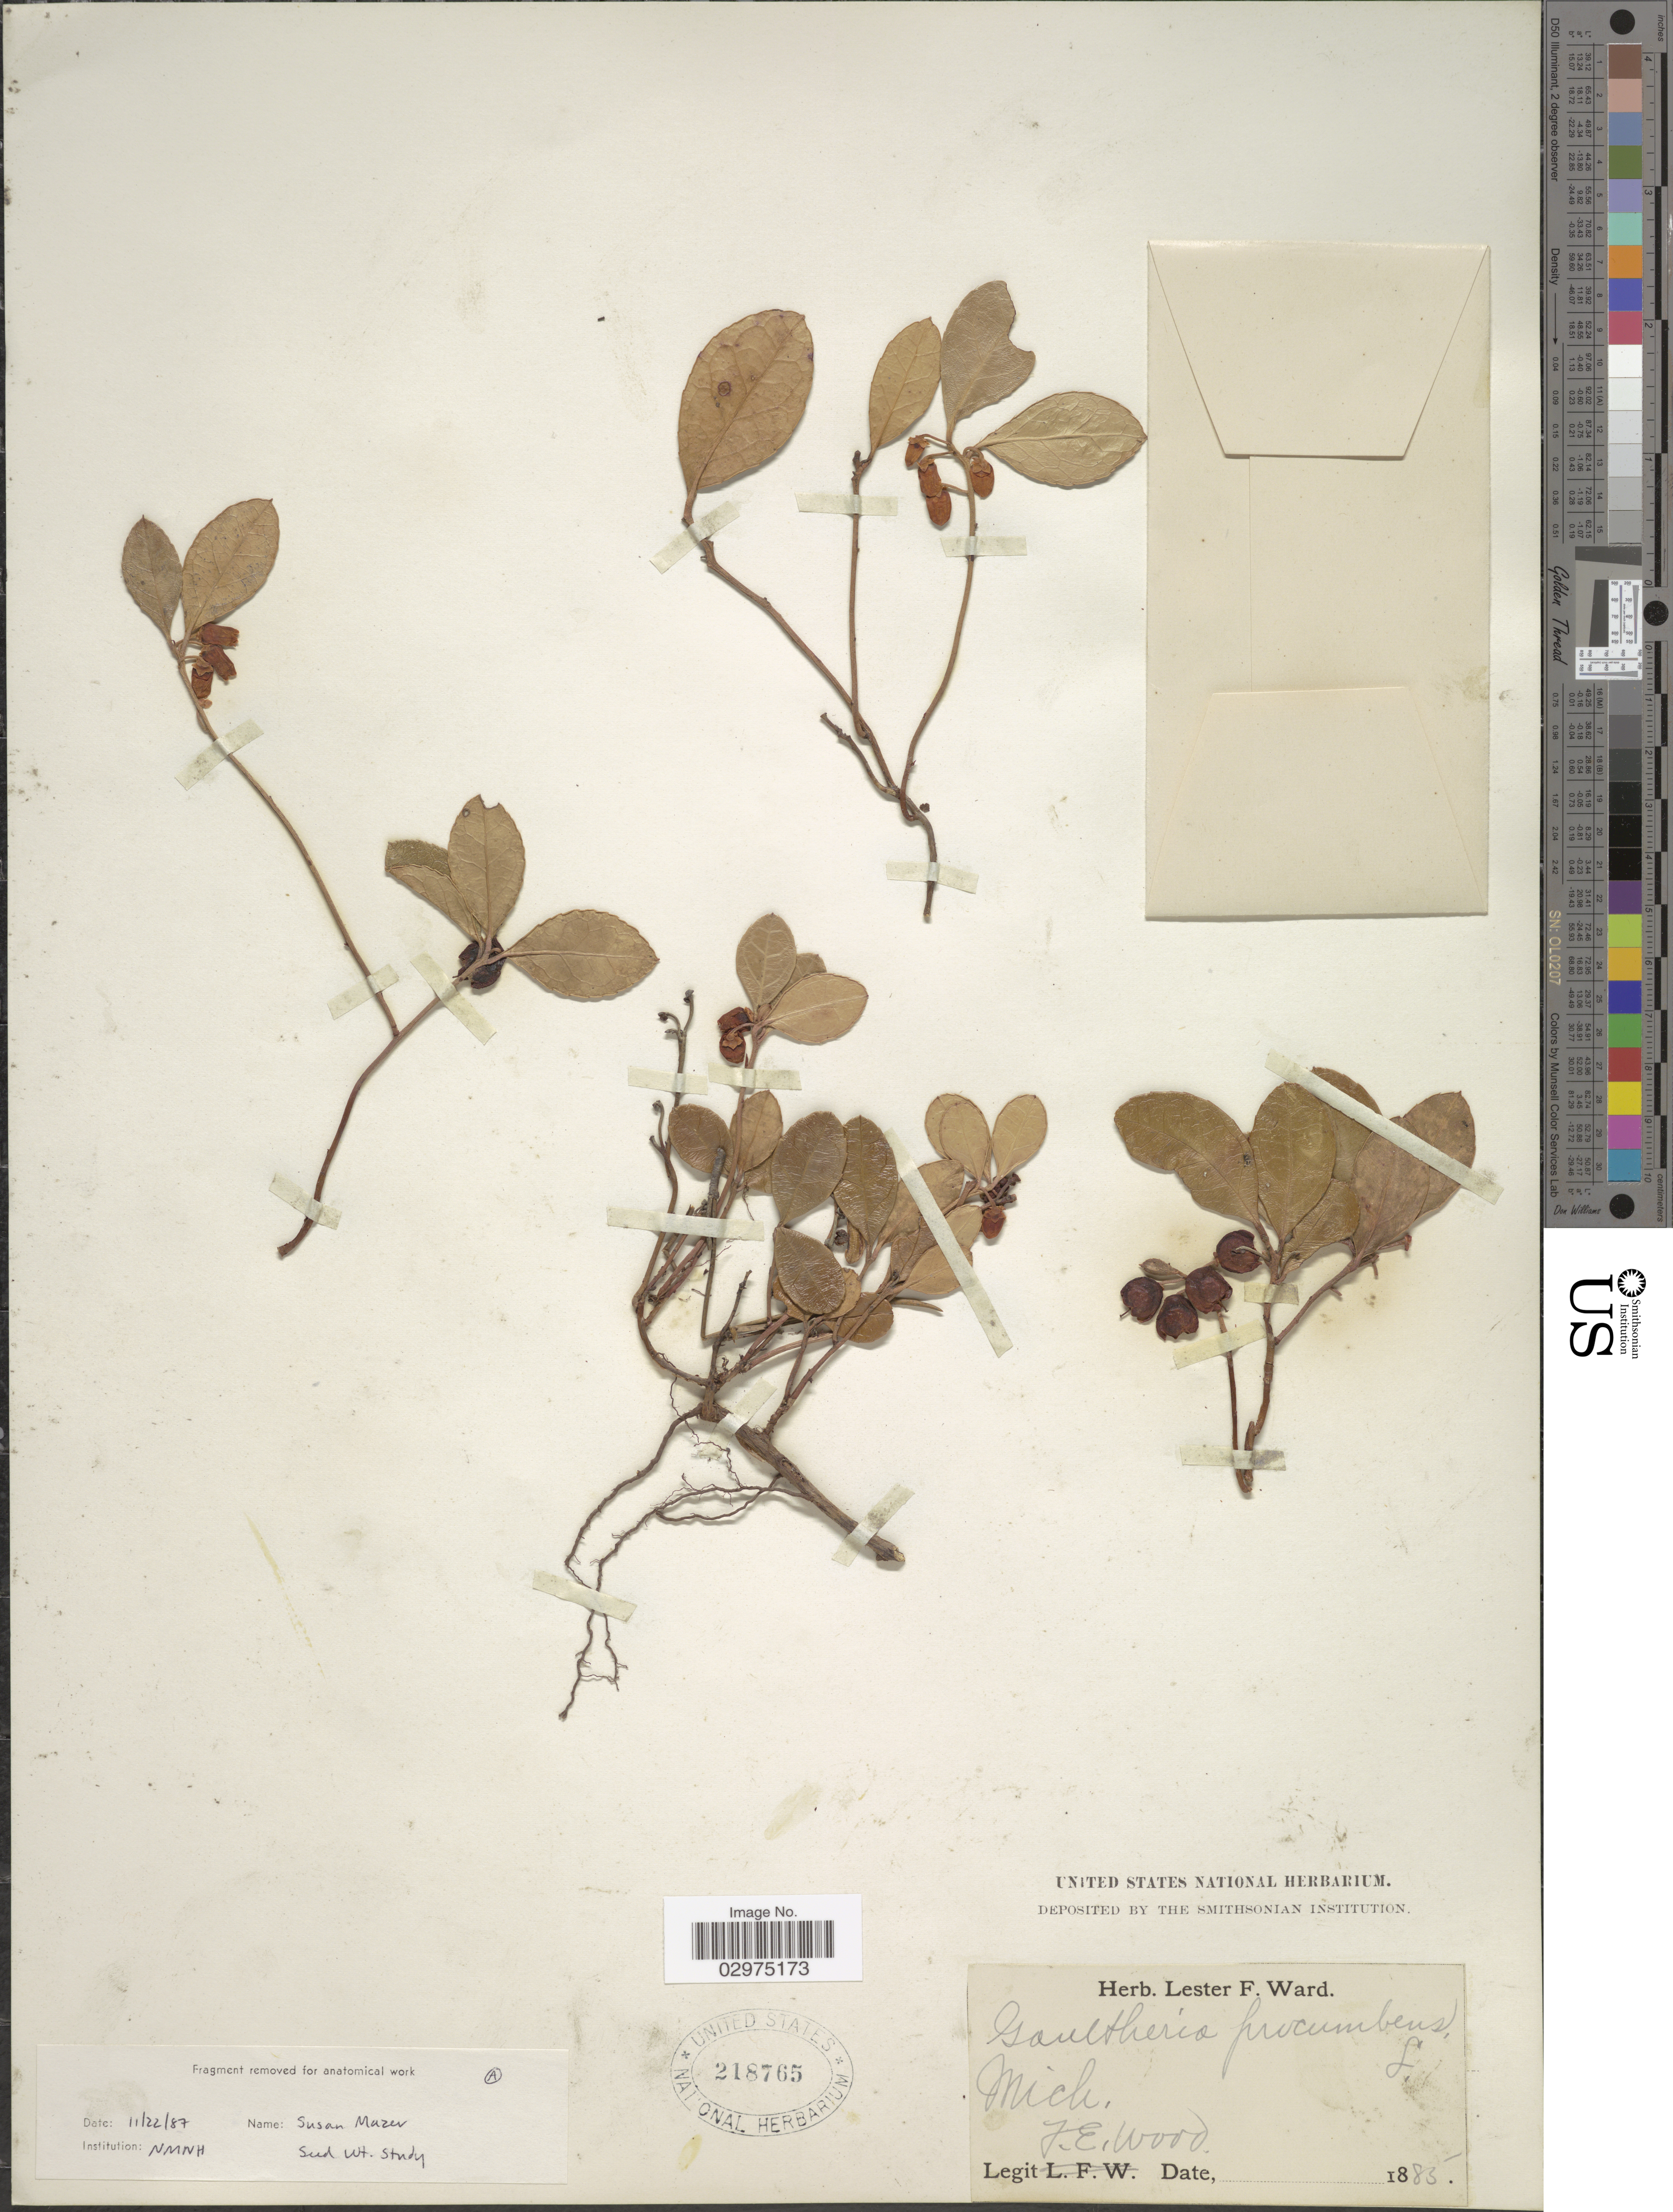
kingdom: Plantae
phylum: Tracheophyta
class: Magnoliopsida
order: Ericales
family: Ericaceae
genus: Gaultheria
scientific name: Gaultheria procumbens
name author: L.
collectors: J. Wood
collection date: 1885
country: United States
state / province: Michigan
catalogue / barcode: US 218765